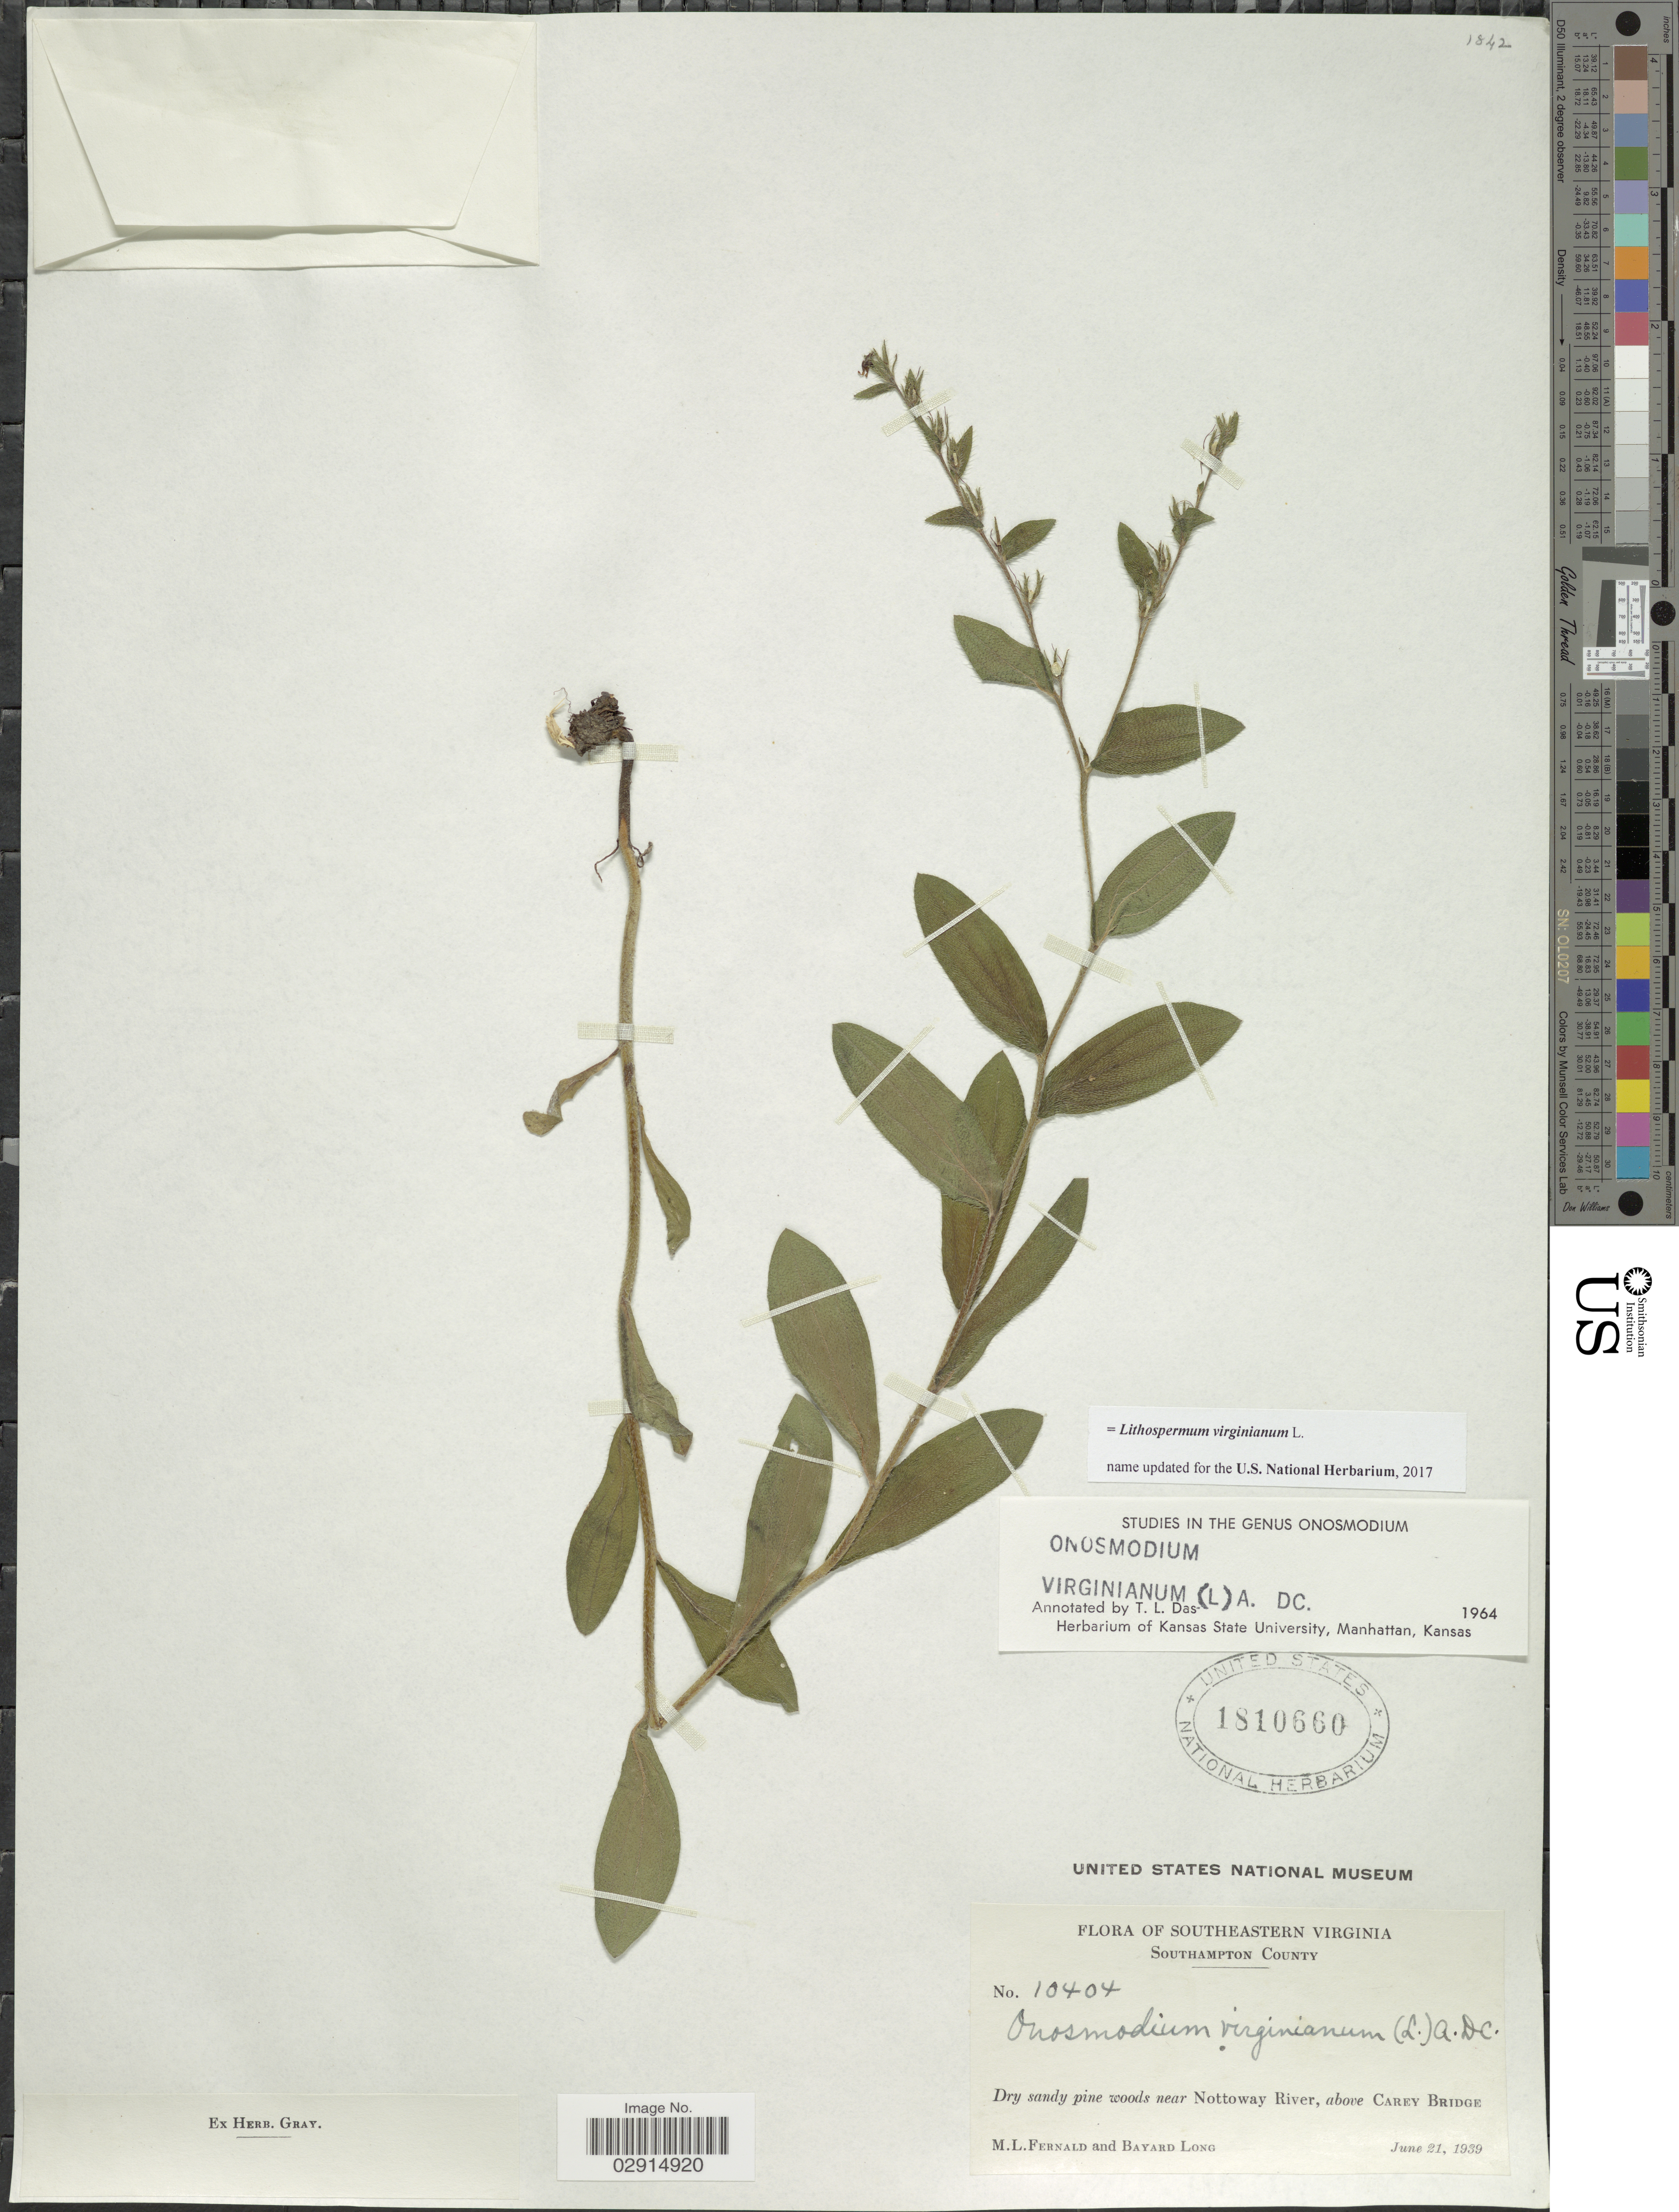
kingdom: Plantae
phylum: Tracheophyta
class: Magnoliopsida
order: Boraginales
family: Boraginaceae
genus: Lithospermum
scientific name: Lithospermum virginianum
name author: L.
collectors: M. L. Fernald & B. Long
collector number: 10404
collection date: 1939-06-21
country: United States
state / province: Virginia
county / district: Southampton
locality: Dry sandy pine woods near Nottoway River, above Carey Bridge. Southampton County. Southeastern Virginia.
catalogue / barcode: US 1810660